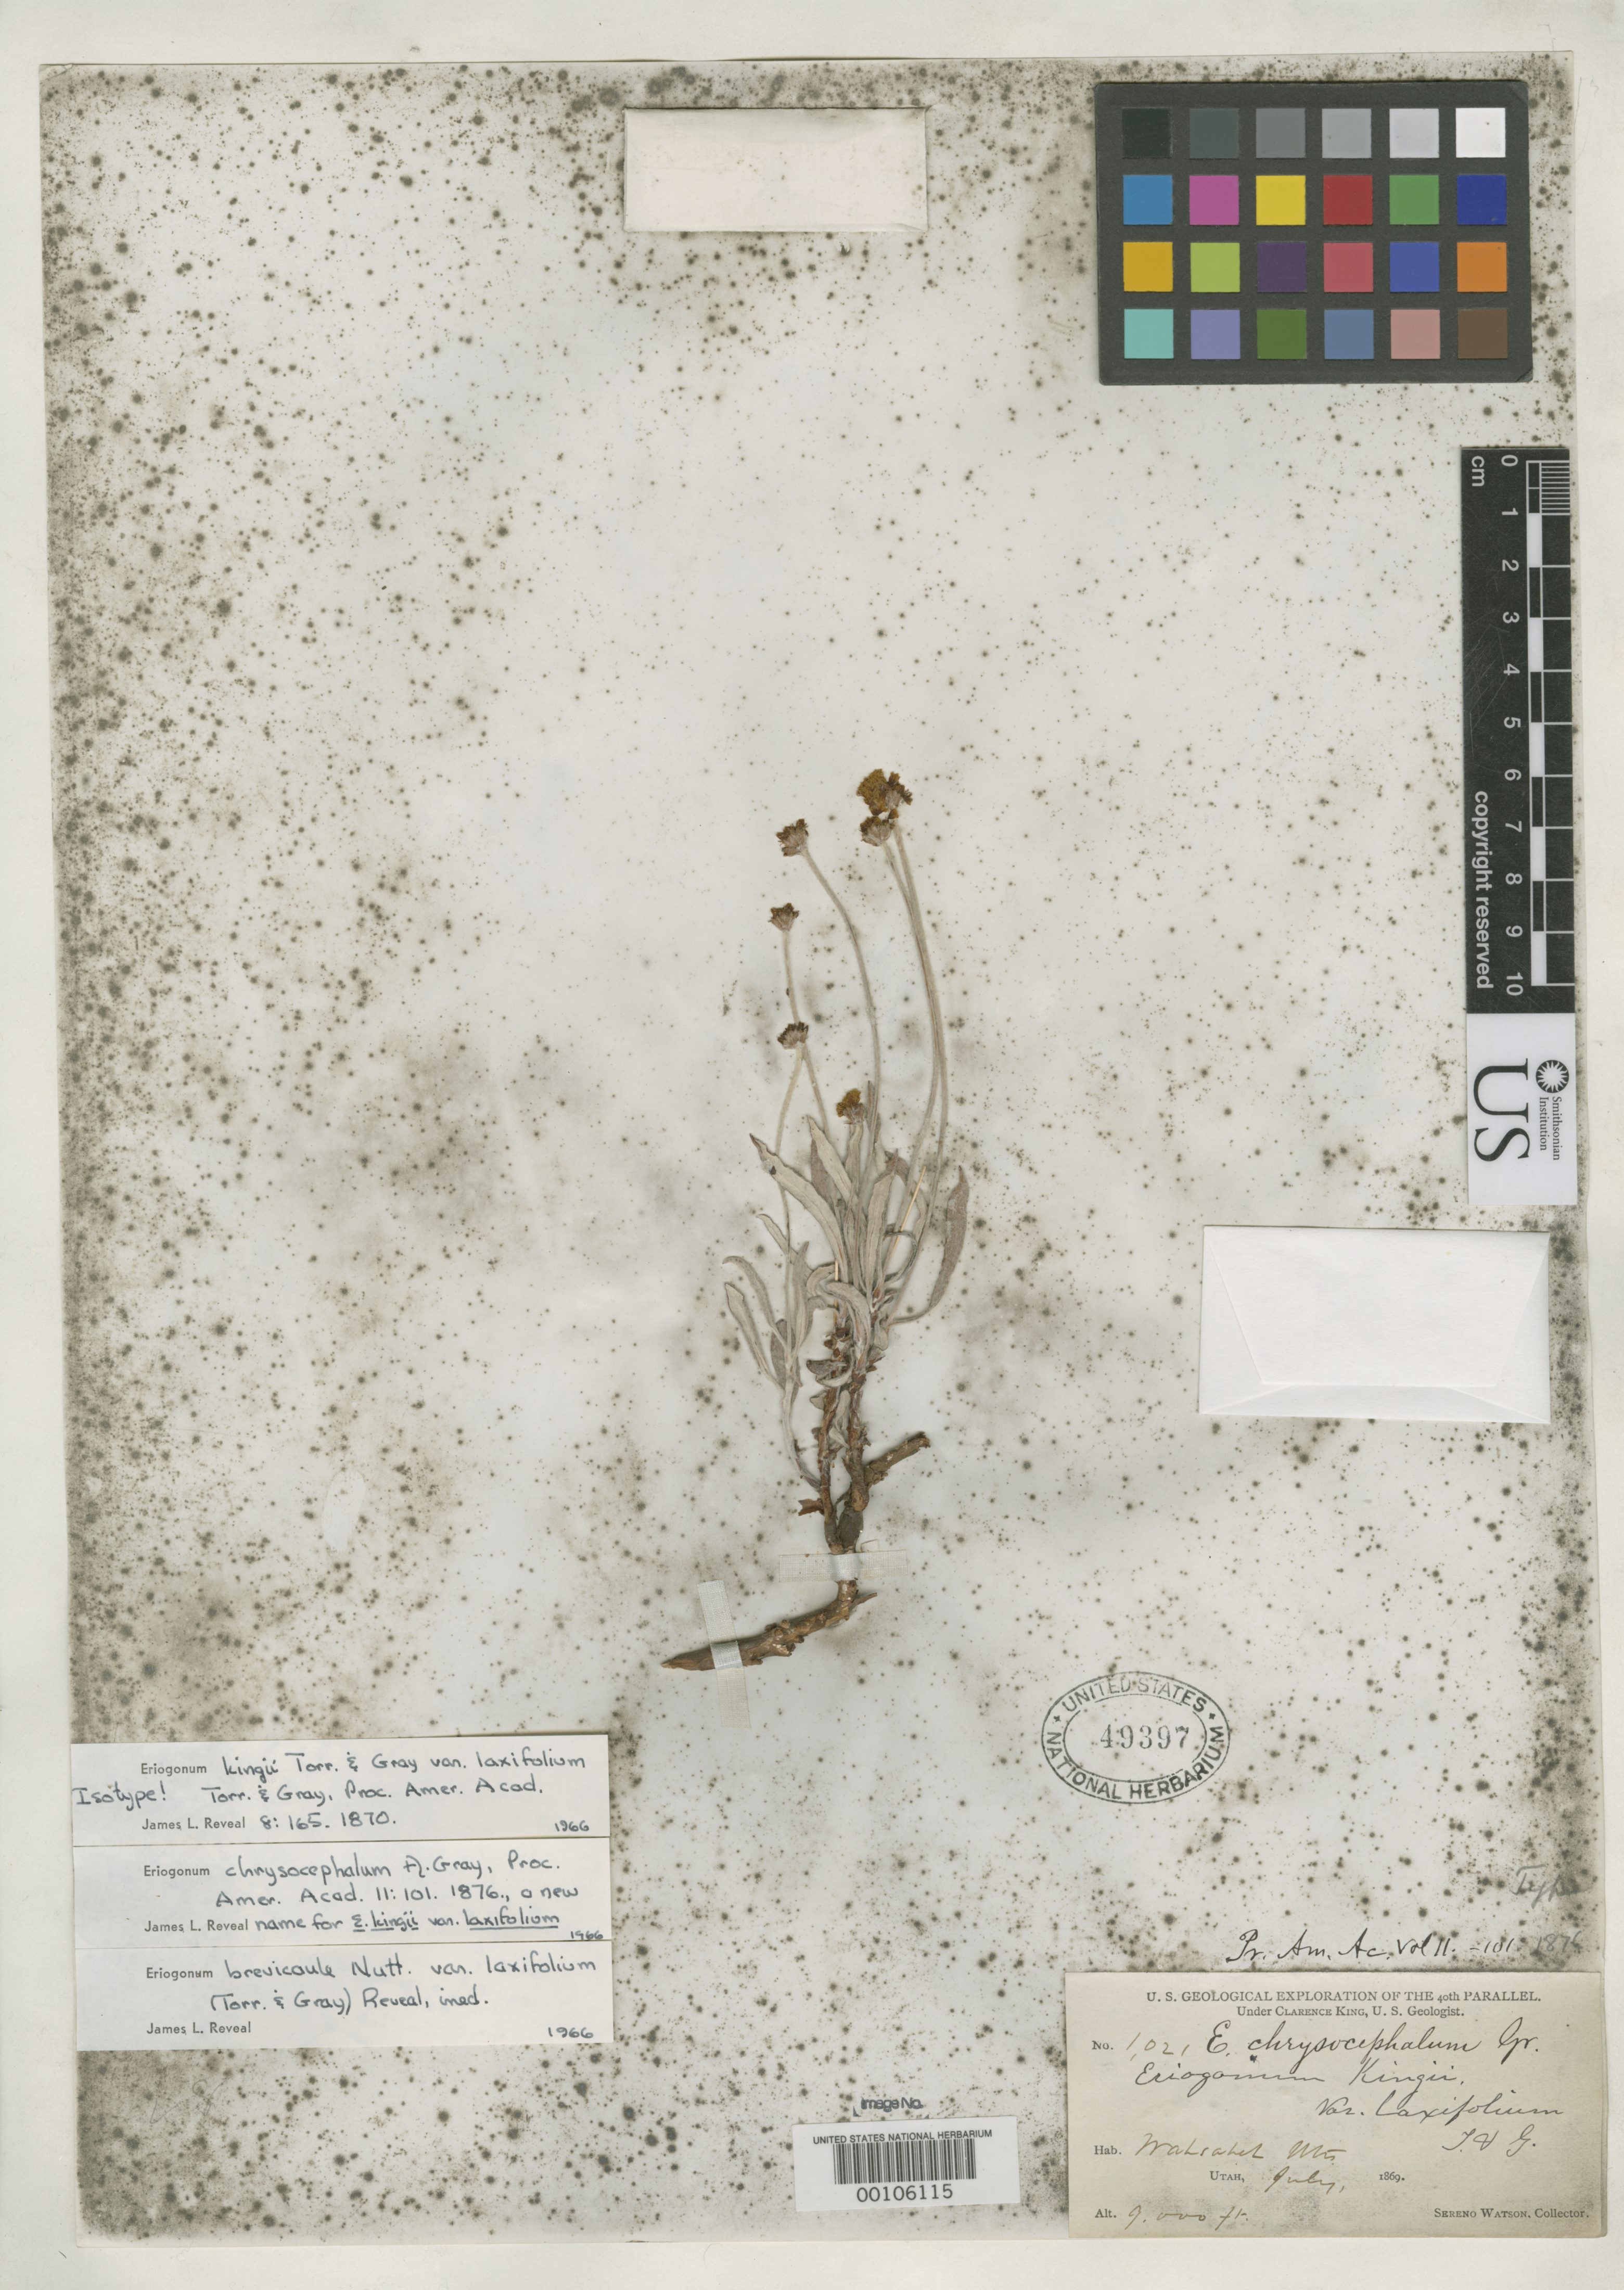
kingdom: Plantae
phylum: Tracheophyta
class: Magnoliopsida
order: Caryophyllales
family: Polygonaceae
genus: Eriogonum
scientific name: Eriogonum kingii var. laxifolium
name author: Torr. & A. Gray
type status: Isotype; Syntype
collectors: S. Watson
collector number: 1021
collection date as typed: Jul 1869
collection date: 1869-07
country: United States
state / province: Utah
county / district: Salt Lake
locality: Parley's Peak, Wasatch Mts.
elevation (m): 2743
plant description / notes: See also Eriogonum chrysocephalum A. Gray, ambiguously a nom. nov. for E. kingii var. laxifolium (which was cited in synonymy, but E. chrysocephalum was not published as an explicit nom. nov. and no name blocked transfer at the specific rank).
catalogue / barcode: US 49397